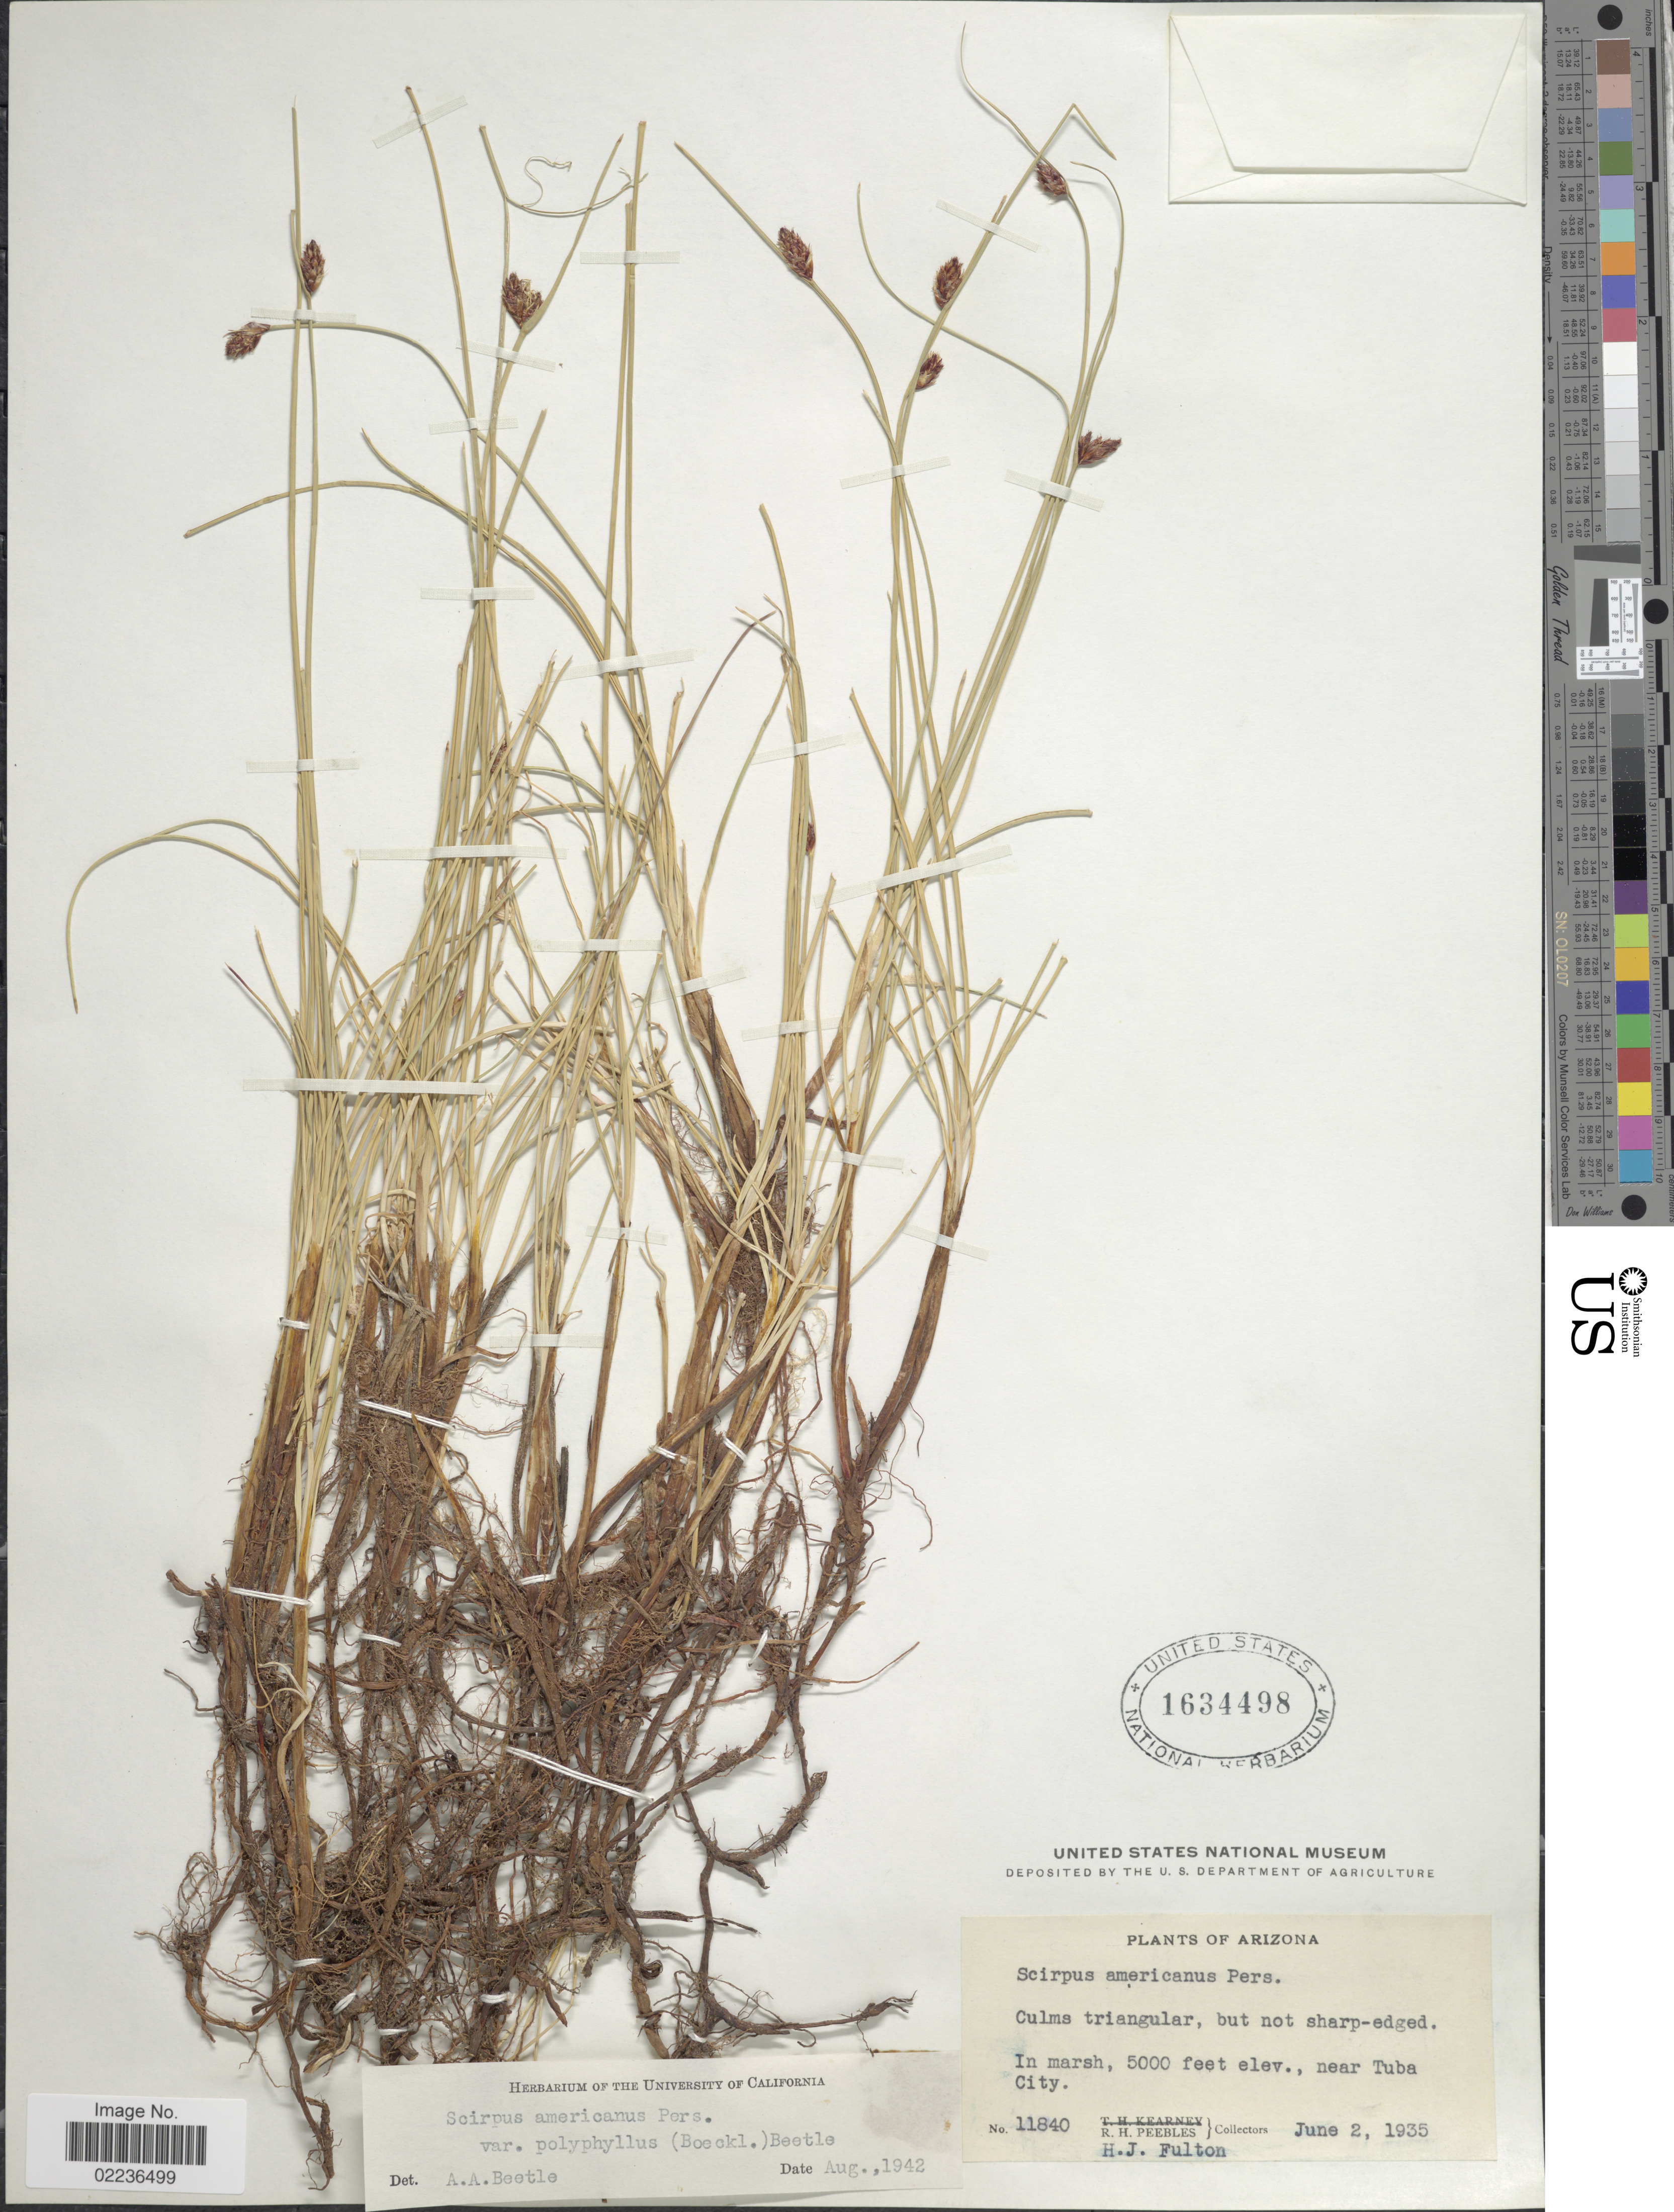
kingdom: Plantae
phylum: Tracheophyta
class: Liliopsida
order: Poales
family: Cyperaceae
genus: Schoenoplectus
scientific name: Schoenoplectus pungens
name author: (Vahl) Palla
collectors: R. H. Peebles & H. Fulton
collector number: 11840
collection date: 1935-06-02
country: United States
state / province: Arizona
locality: In marsh, near Tuba City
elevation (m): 1524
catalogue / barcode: US 1634498